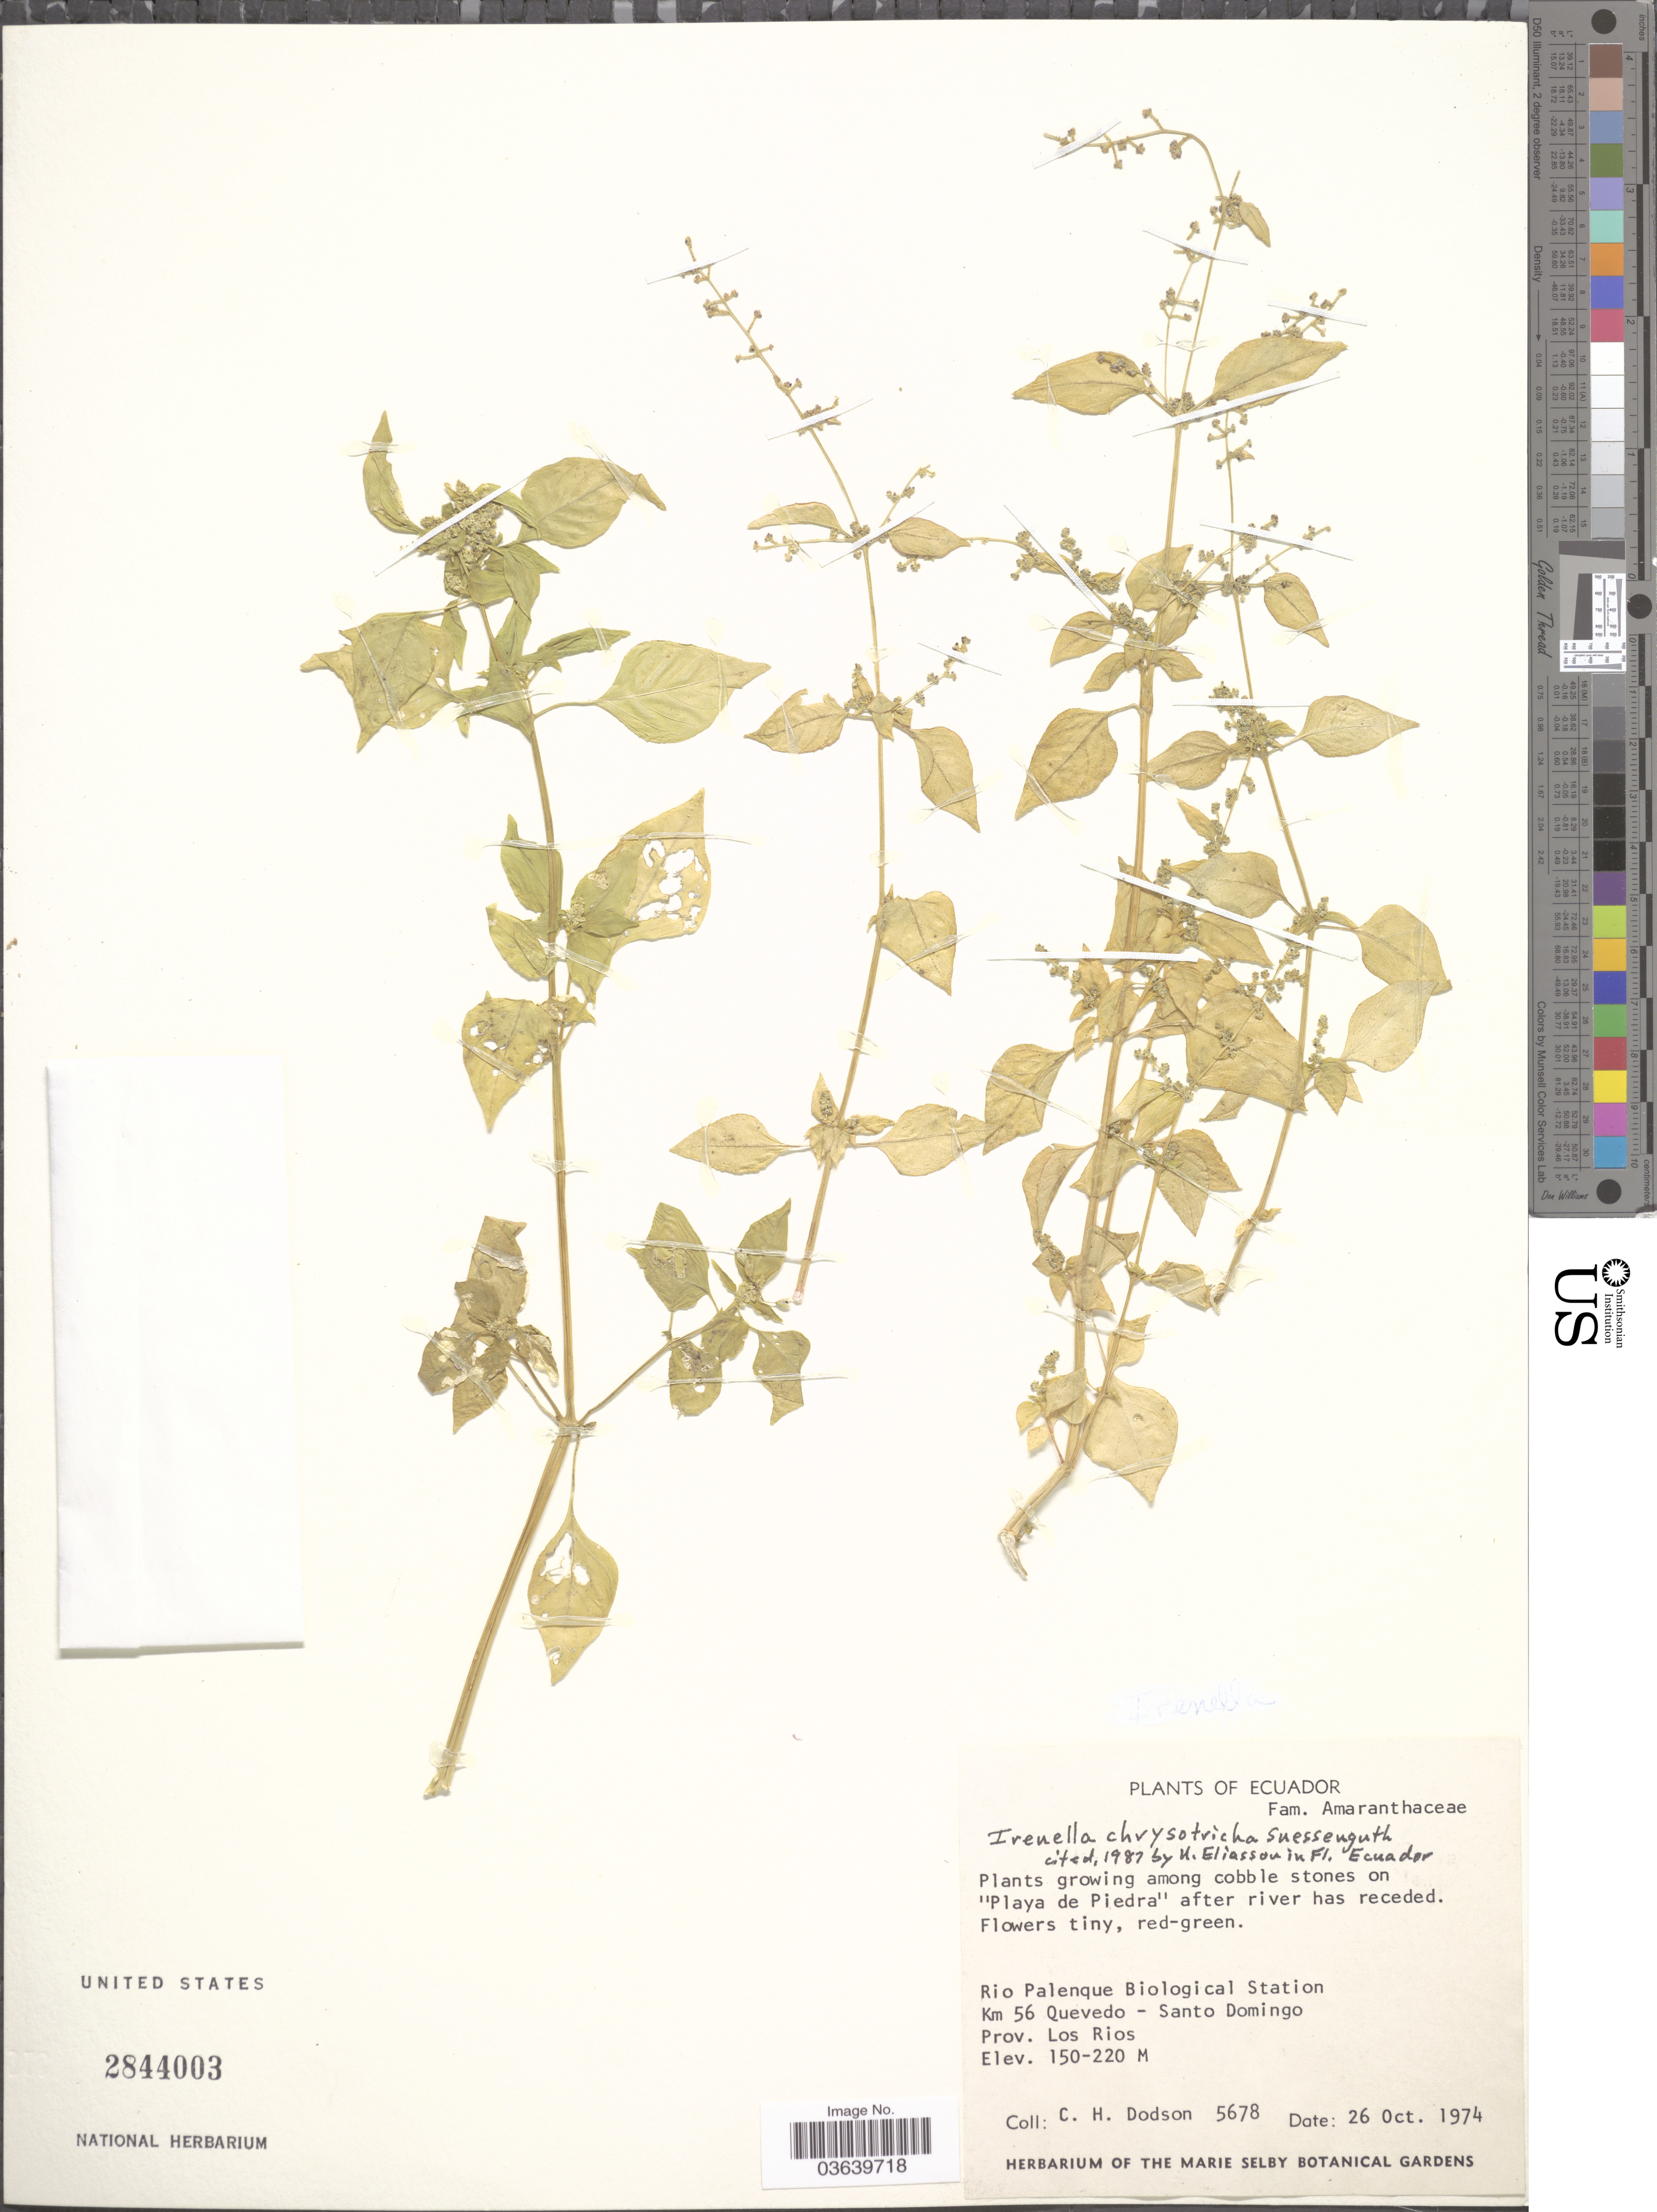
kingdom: Plantae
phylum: Tracheophyta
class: Magnoliopsida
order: Caryophyllales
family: Amaranthaceae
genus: Iresine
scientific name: Iresine chrysotricha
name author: (Suess.) Borsch et al.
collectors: C. H. Dodson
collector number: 5678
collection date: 1974-10-26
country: Ecuador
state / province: Los Ríos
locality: Playa de Piedra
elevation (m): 150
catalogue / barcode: US 2844003